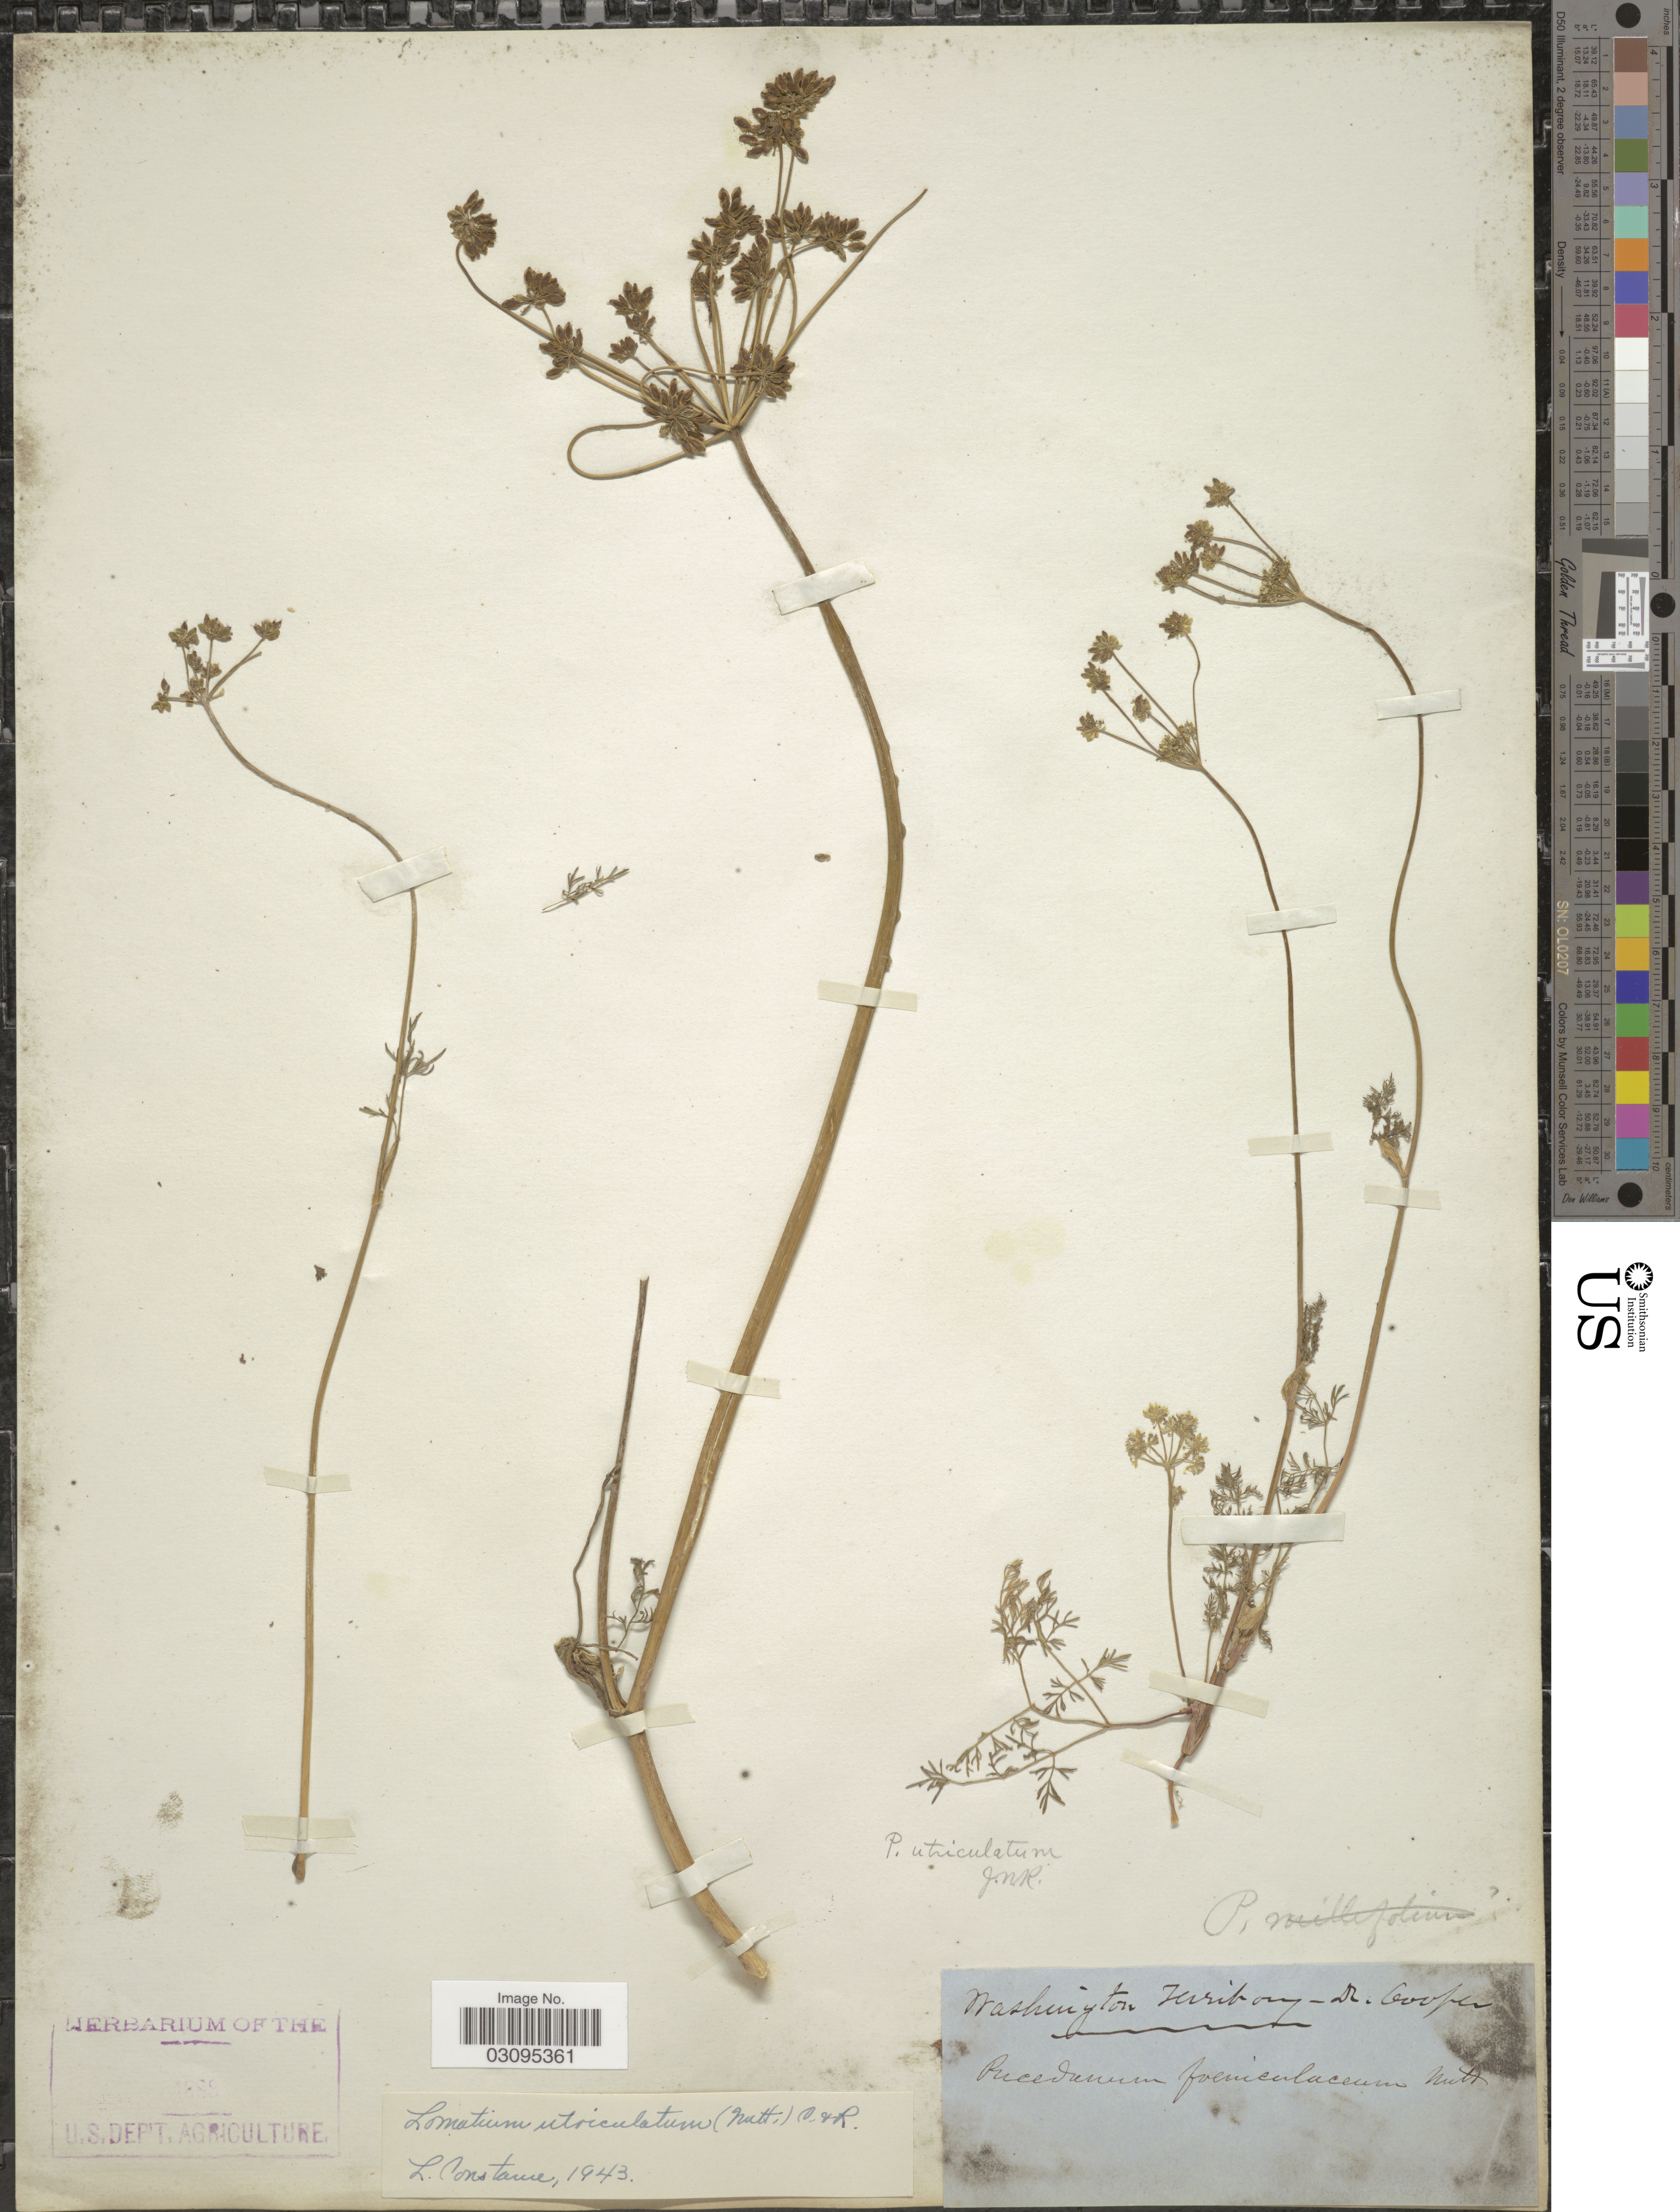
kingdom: Plantae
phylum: Tracheophyta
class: Magnoliopsida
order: Apiales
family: Apiaceae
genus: Lomatium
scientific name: Lomatium utriculatum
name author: (Nutt. ex Torr. & A. Gray) J.M. Coult. & Rose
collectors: -- Cooper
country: United States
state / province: Washington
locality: Washington Territory.